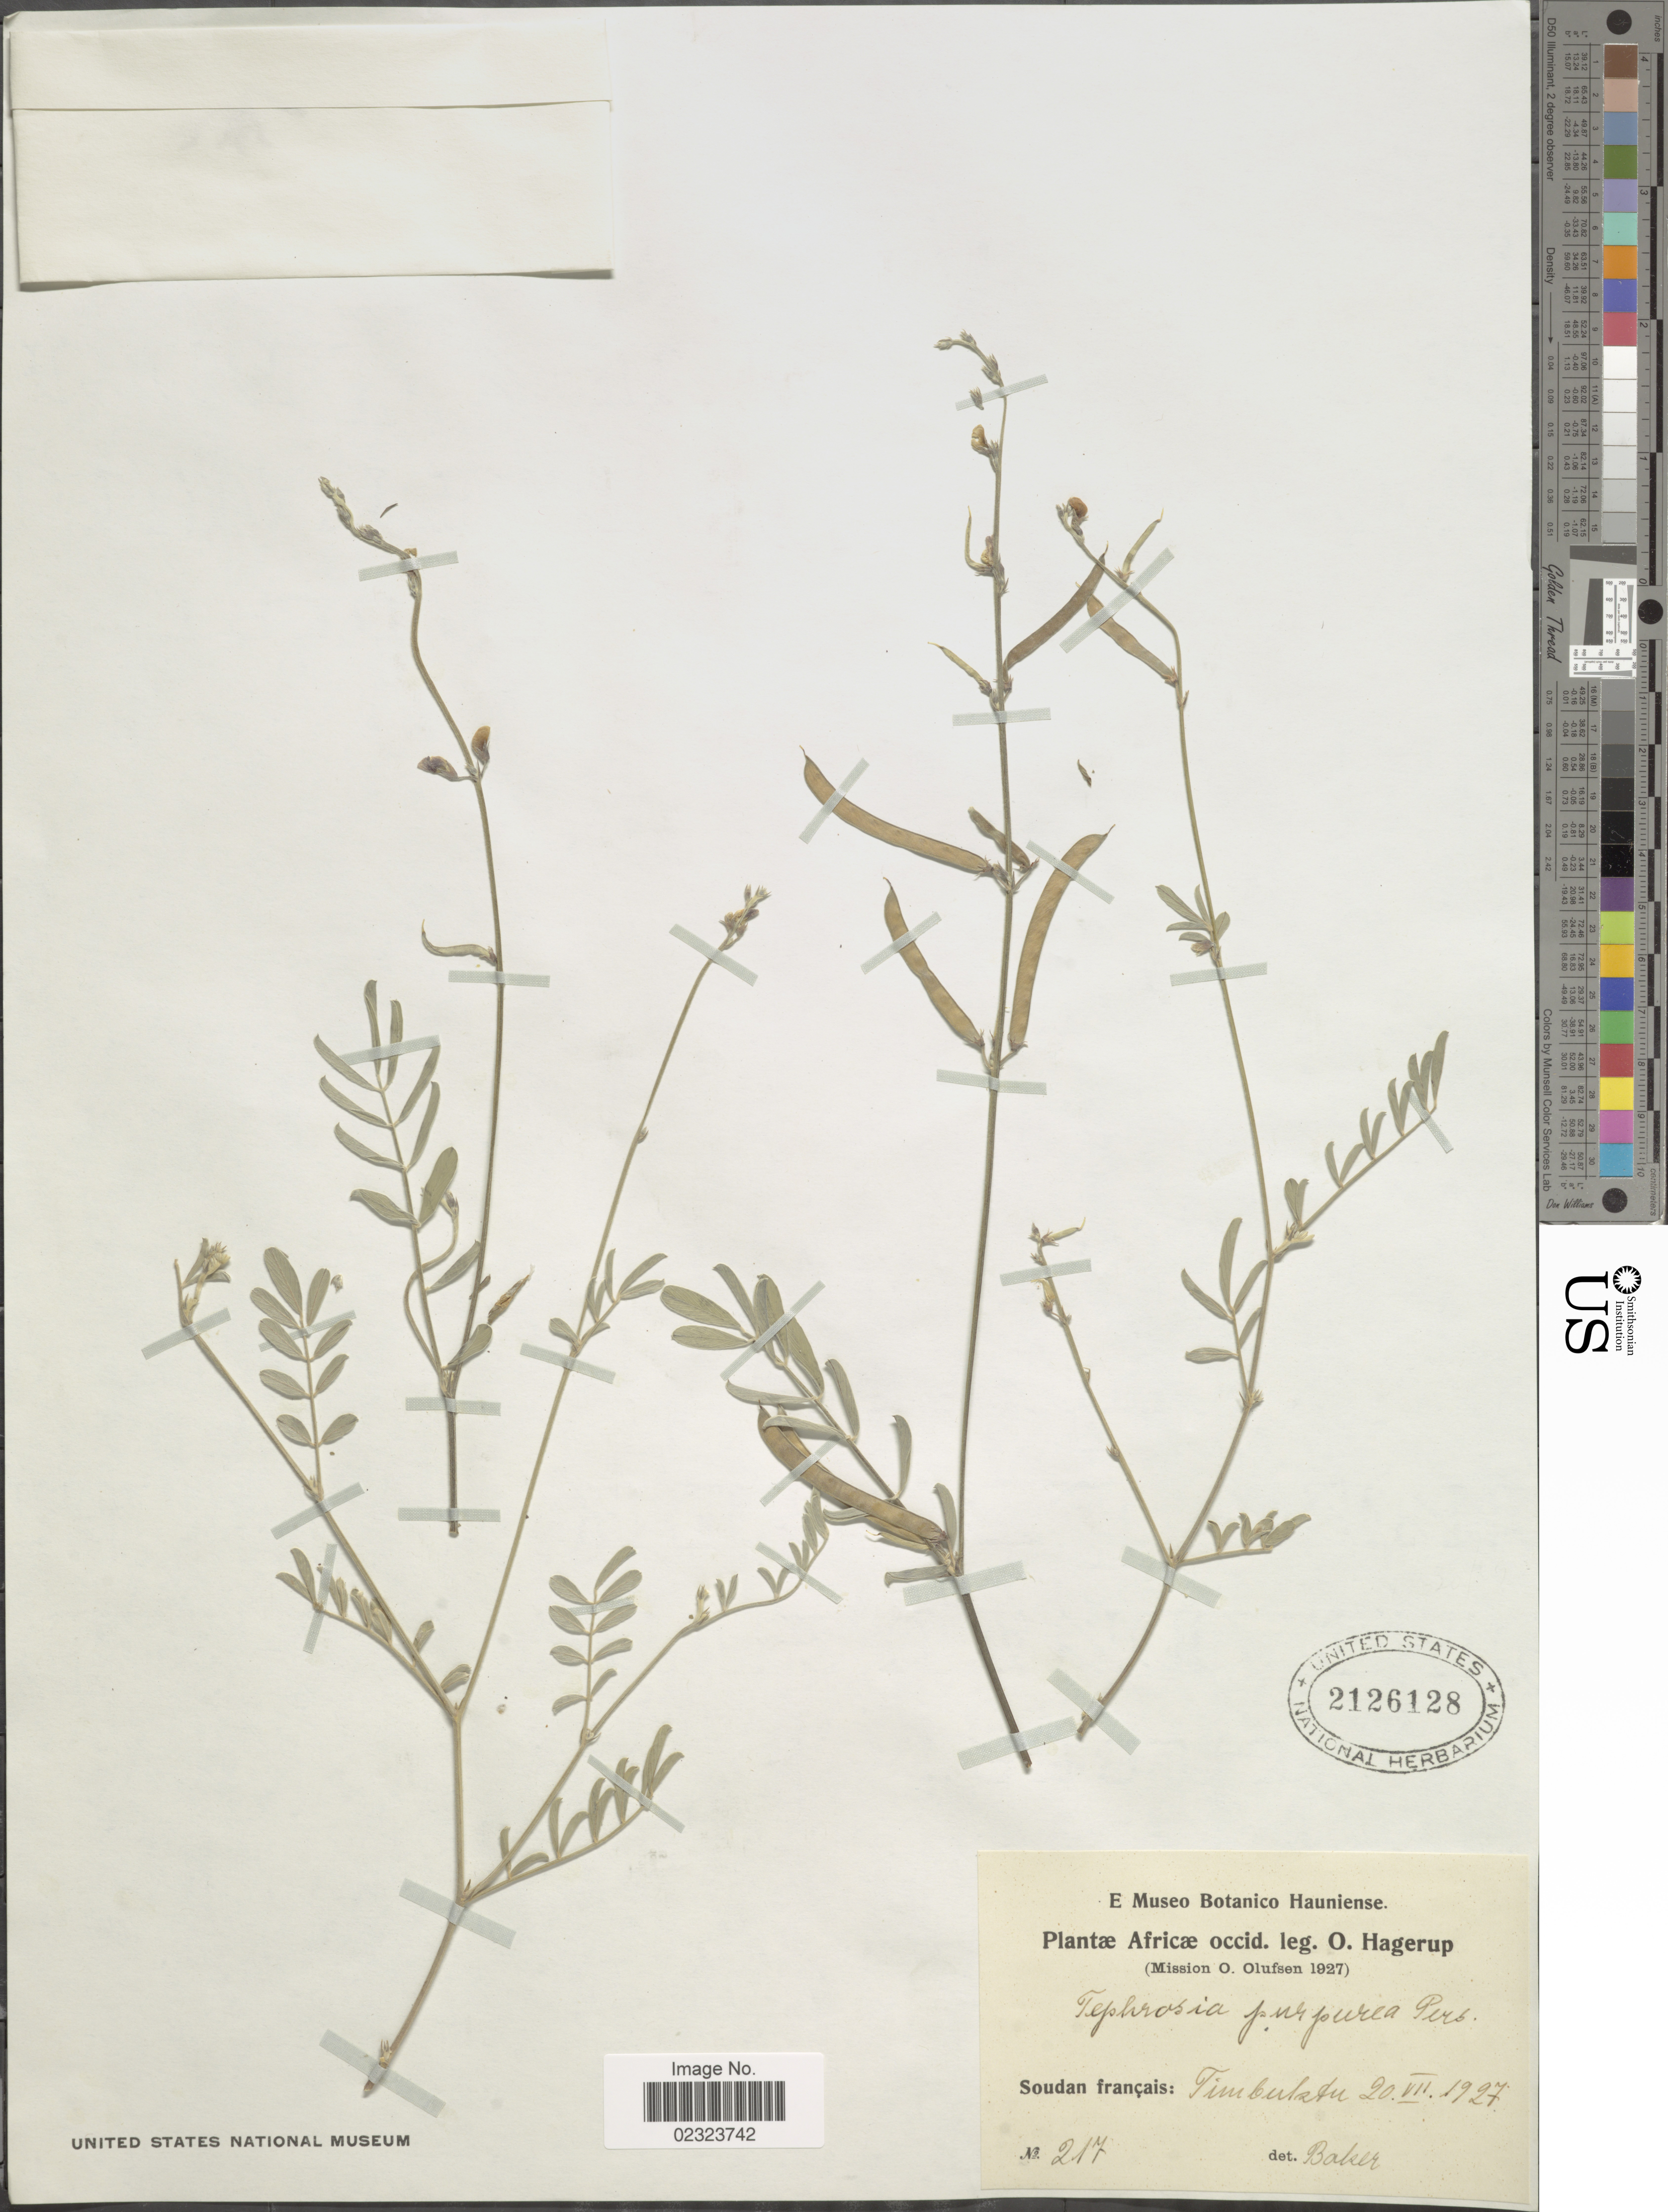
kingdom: Plantae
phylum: Tracheophyta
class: Magnoliopsida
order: Fabales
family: Fabaceae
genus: Tephrosia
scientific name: Tephrosia purpurea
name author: (L.) Pers.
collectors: O. Hagerup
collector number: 217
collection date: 1927-07-20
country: Mali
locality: Africae occid., Soudan francais: Timbuktu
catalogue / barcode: US 2126128